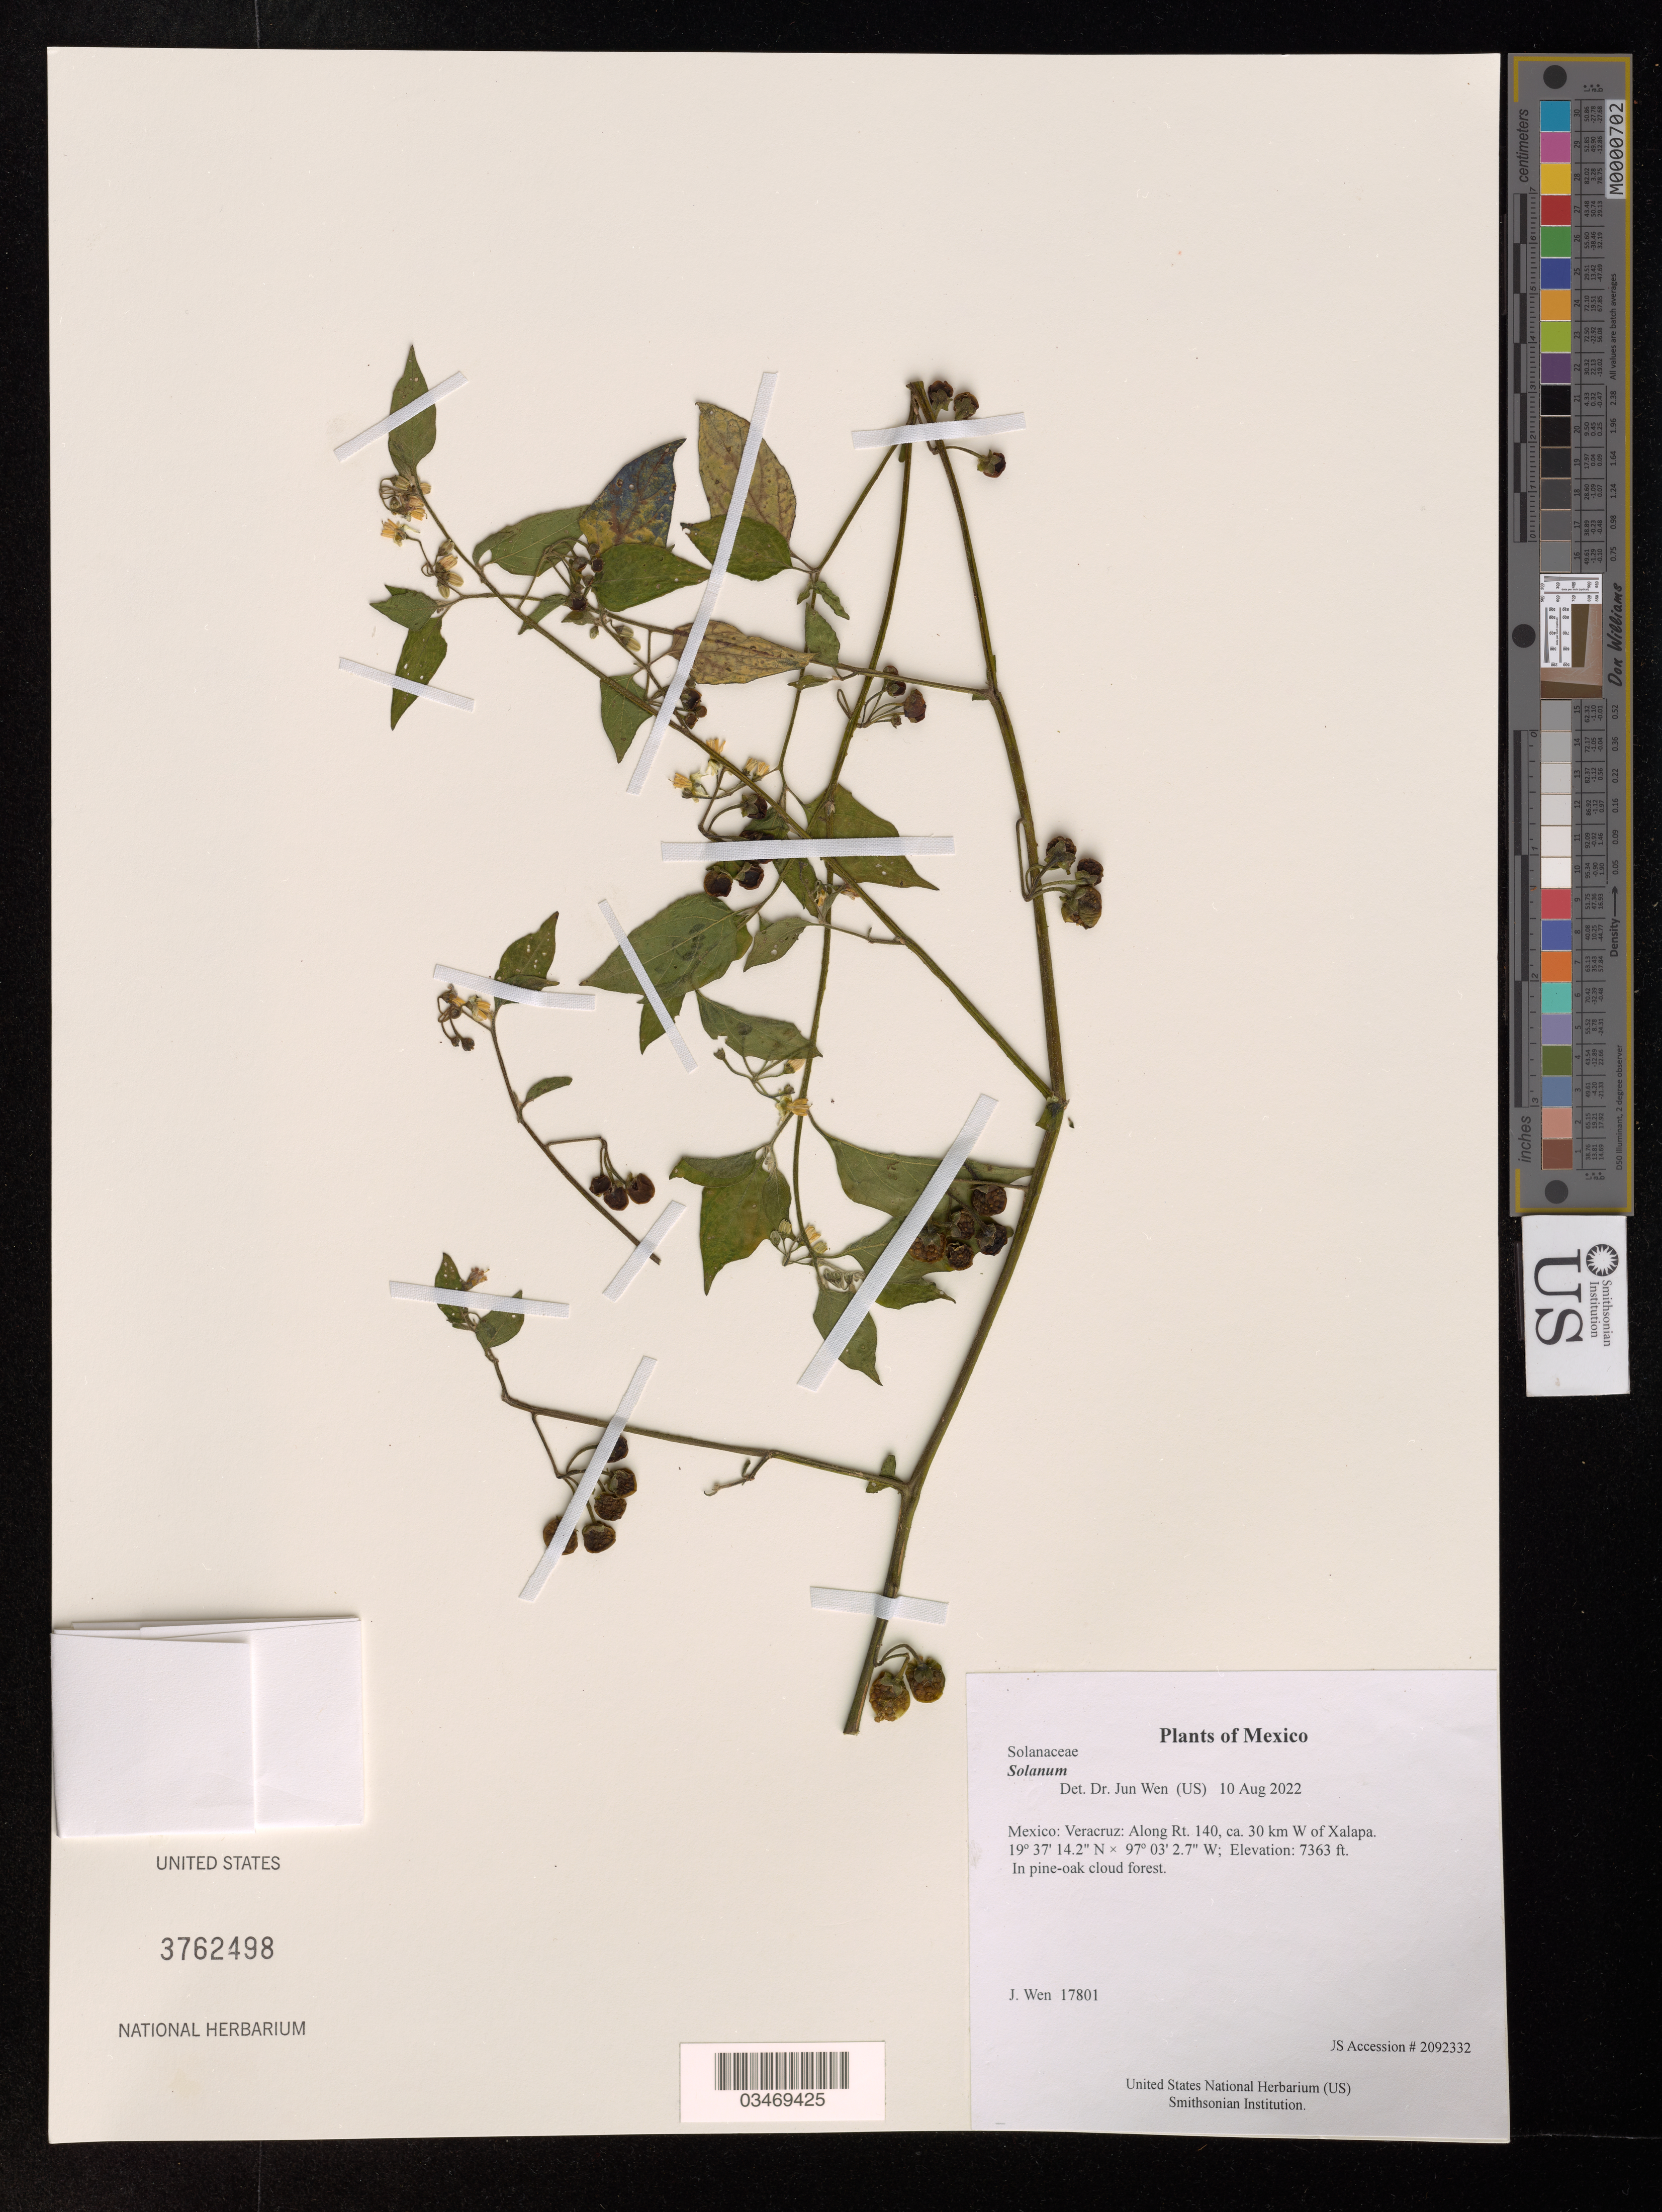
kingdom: Plantae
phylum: Tracheophyta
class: Magnoliopsida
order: Solanales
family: Solanaceae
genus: Solanum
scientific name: Solanum sp.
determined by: Wen, Jun, (BOT), Smithsonian Institution - National Museum of Natural History (UNITED STATES)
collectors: J. Wen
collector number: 17801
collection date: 2022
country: Mexico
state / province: Veracruz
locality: Along Rt. 140, ca. 30 km W of Xalapa.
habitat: In pine-oak cloud forest.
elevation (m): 2244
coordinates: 19 37.237 N, 97 03.045 W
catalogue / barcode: US 3762498